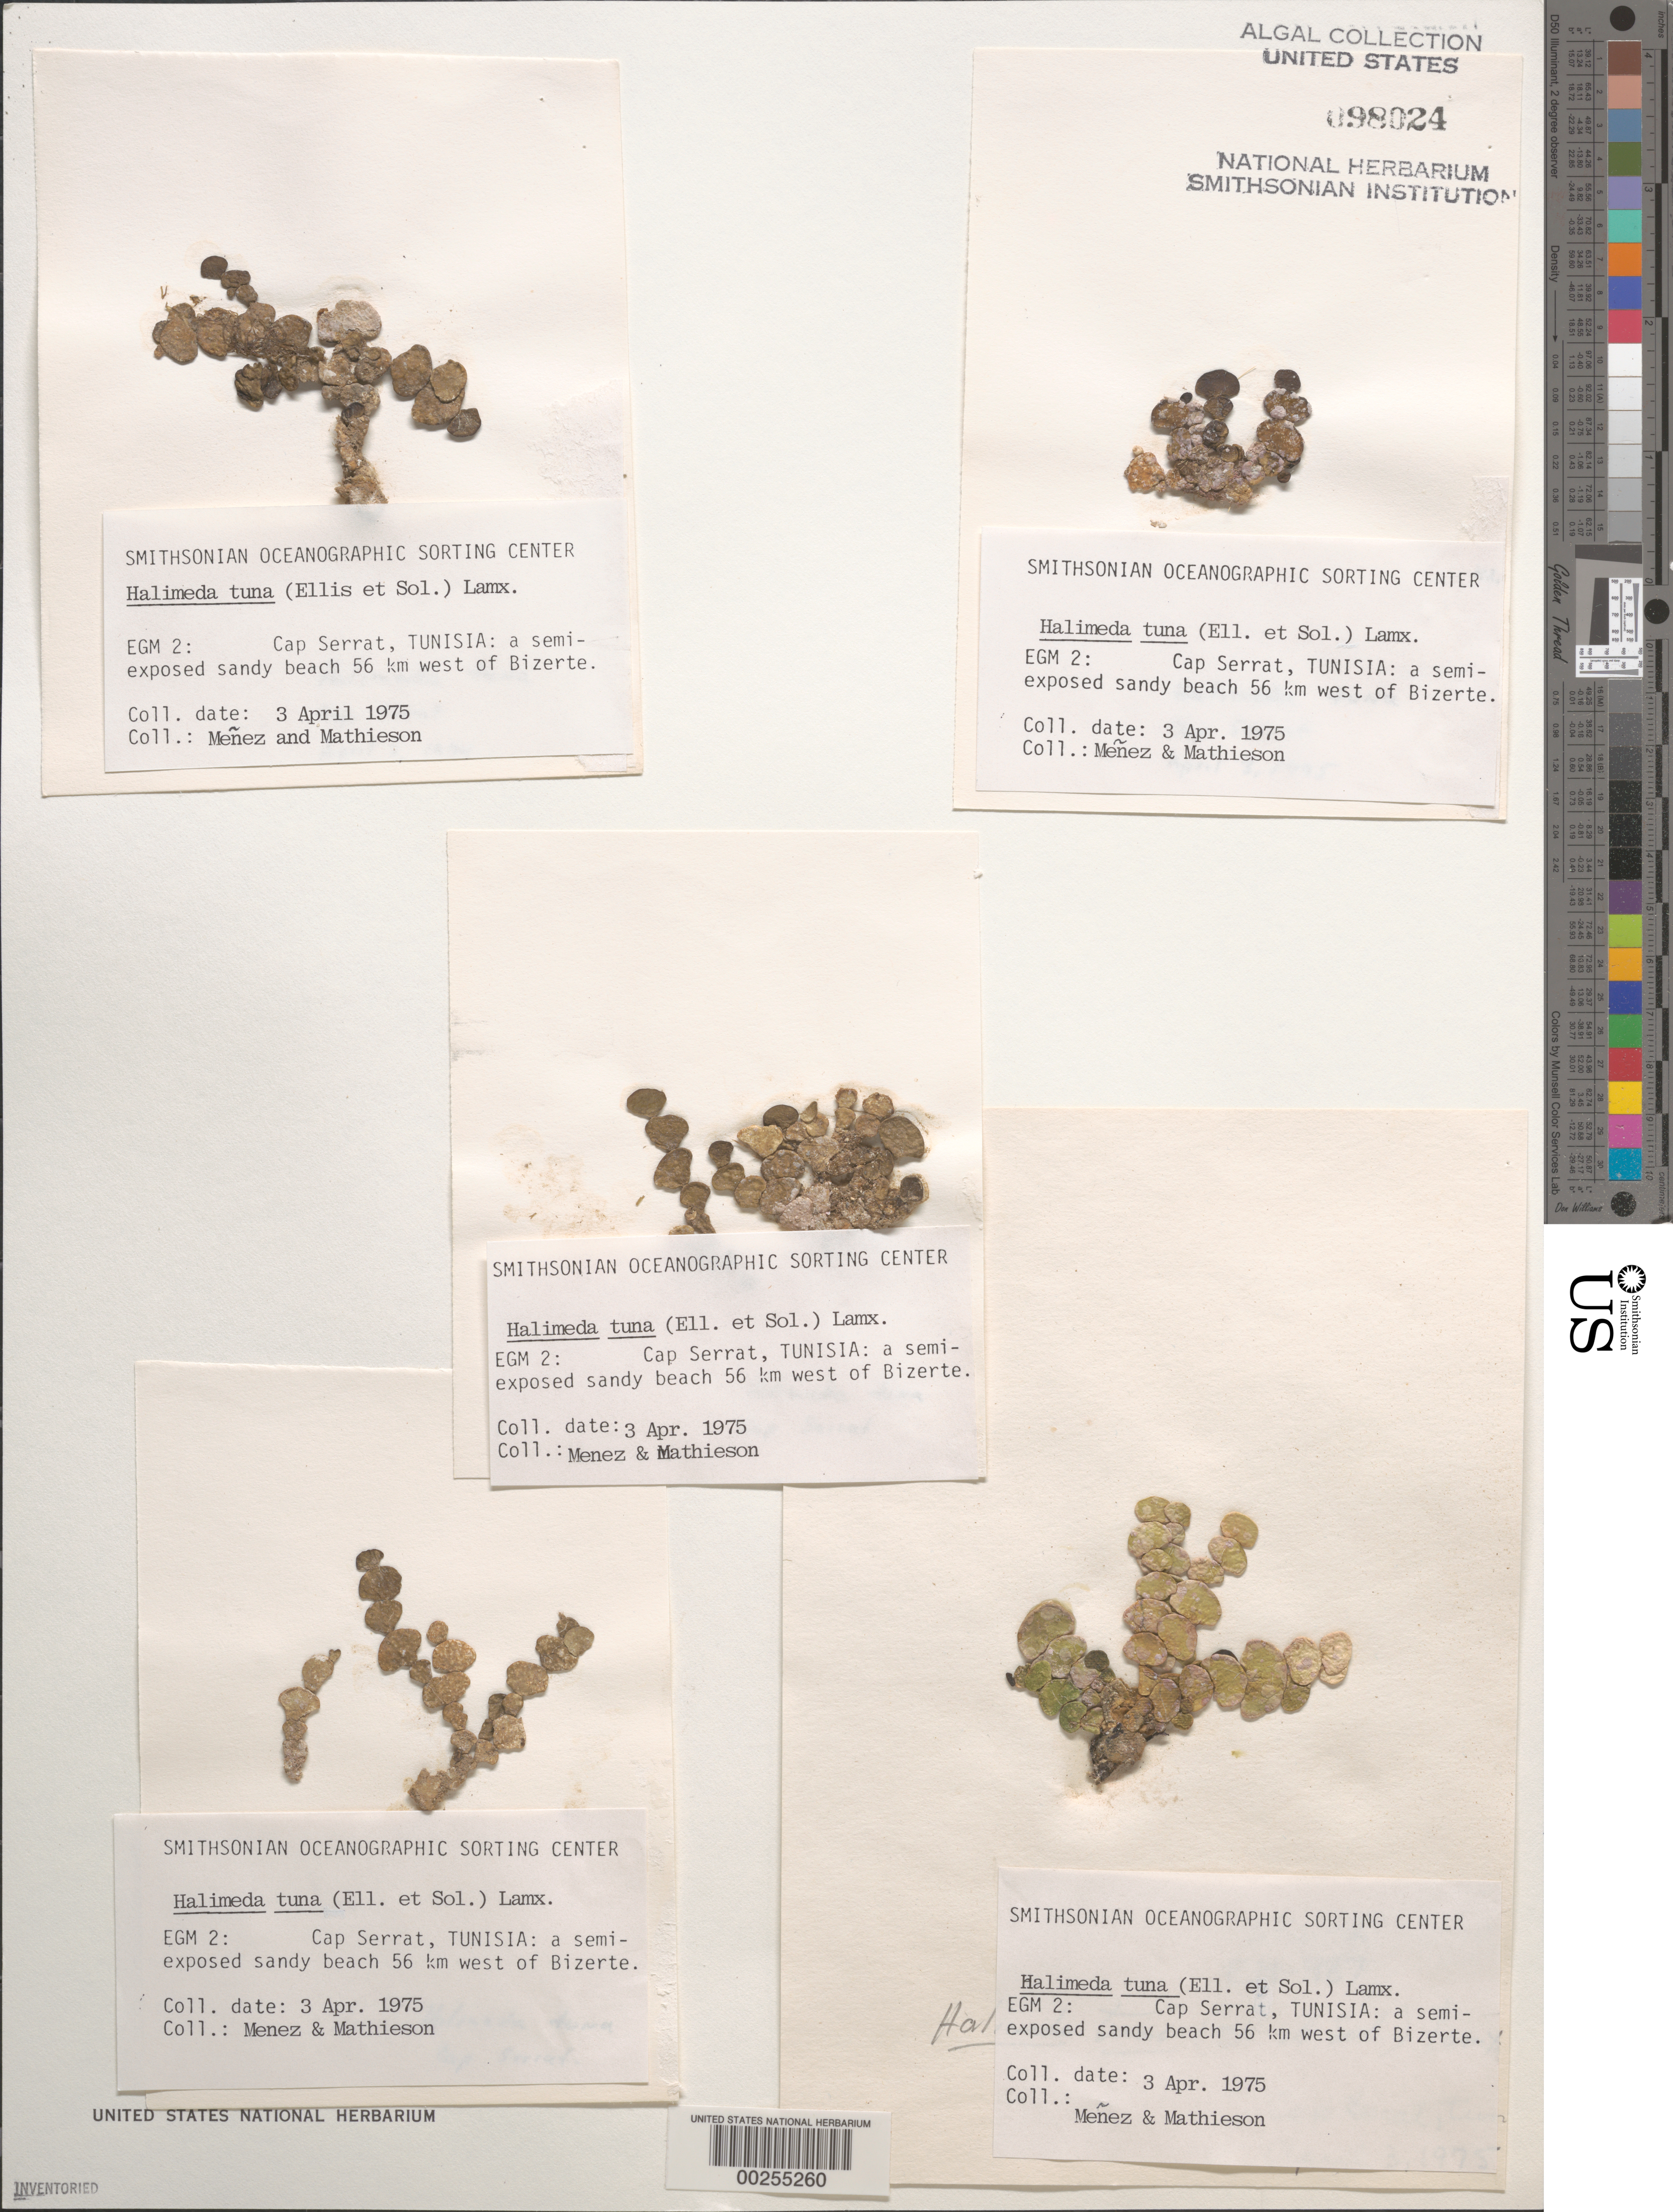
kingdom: Plantae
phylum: Chlorophyta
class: Ulvophyceae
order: Bryopsidales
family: Halimedaceae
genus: Halimeda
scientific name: Halimeda tuna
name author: (J. Ellis & Sol.) J.V.Lamouroux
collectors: Meñez & R. Mathieson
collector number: EGM 2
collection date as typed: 03 Apr 1975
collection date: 1975-04-03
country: Tunisia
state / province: Bizerte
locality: Cap serrat, 56 km west of bizerte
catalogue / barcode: US 98024